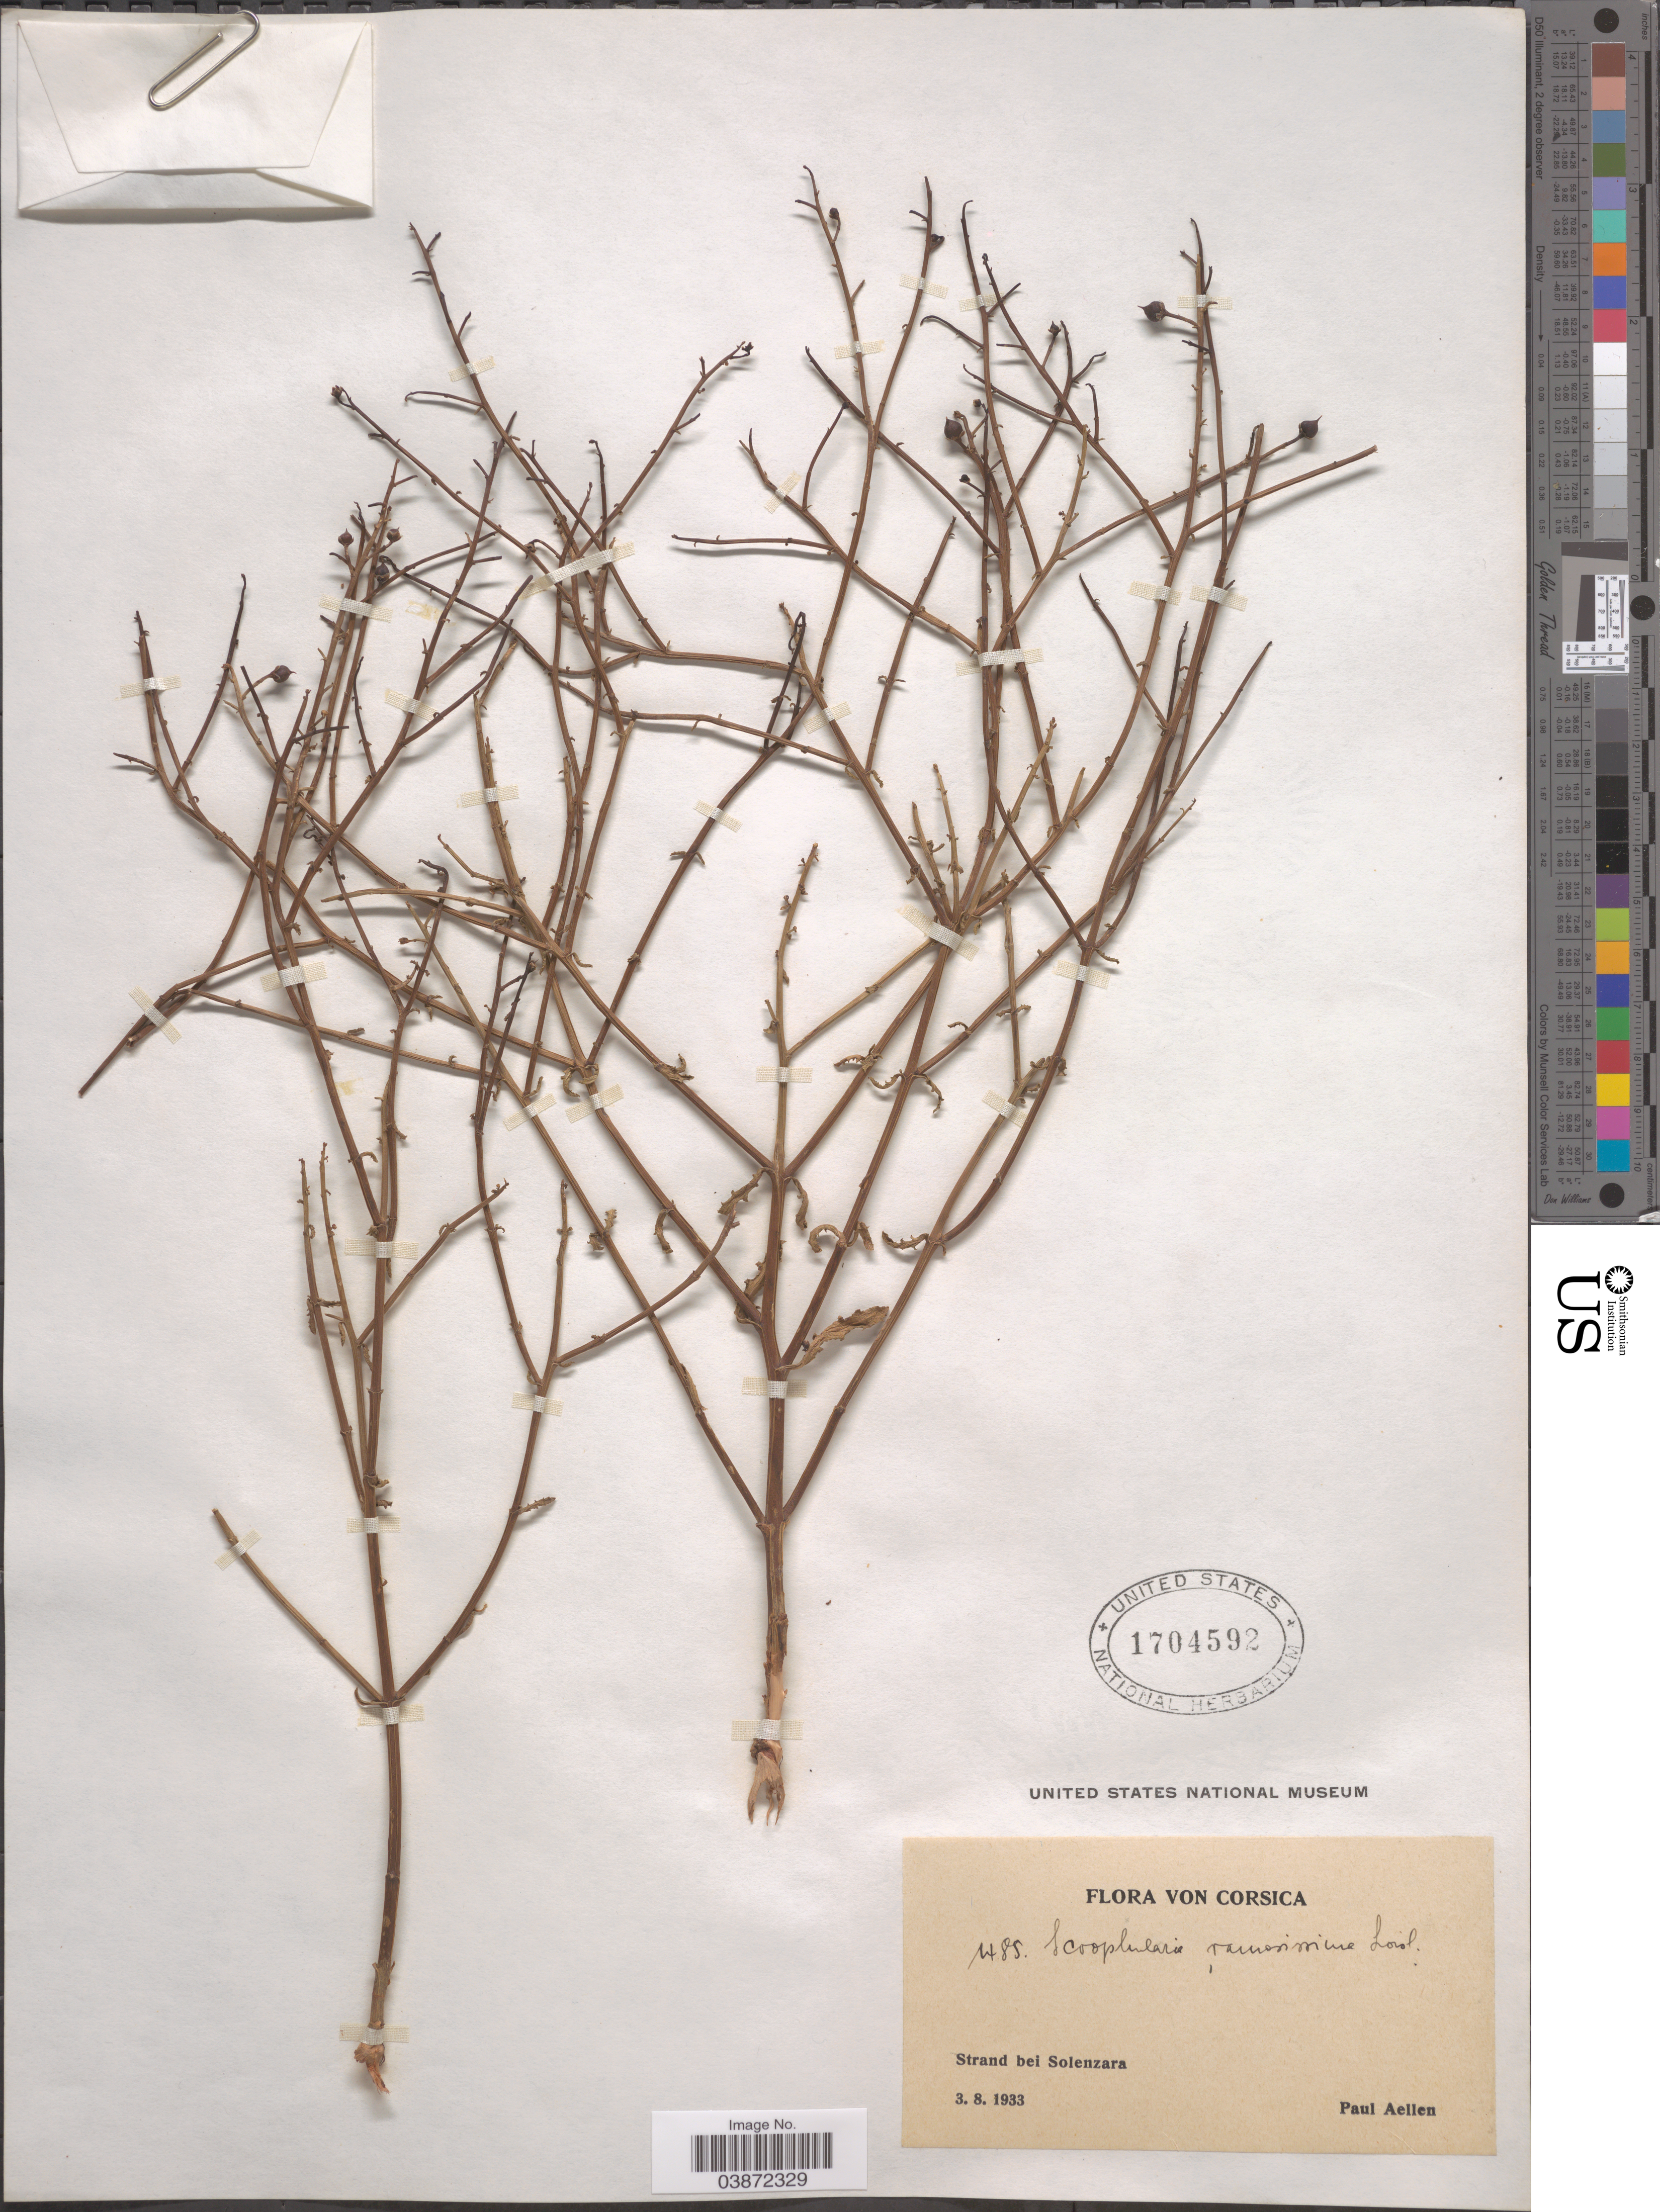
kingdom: Plantae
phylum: Tracheophyta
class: Magnoliopsida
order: Lamiales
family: Scrophulariaceae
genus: Scrophularia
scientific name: Scrophularia ramosissima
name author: Loisel.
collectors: P. Aellen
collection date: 1933-08-03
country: France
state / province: Corsica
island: Corse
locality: Strand bei Solenzara.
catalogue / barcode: US 1704592